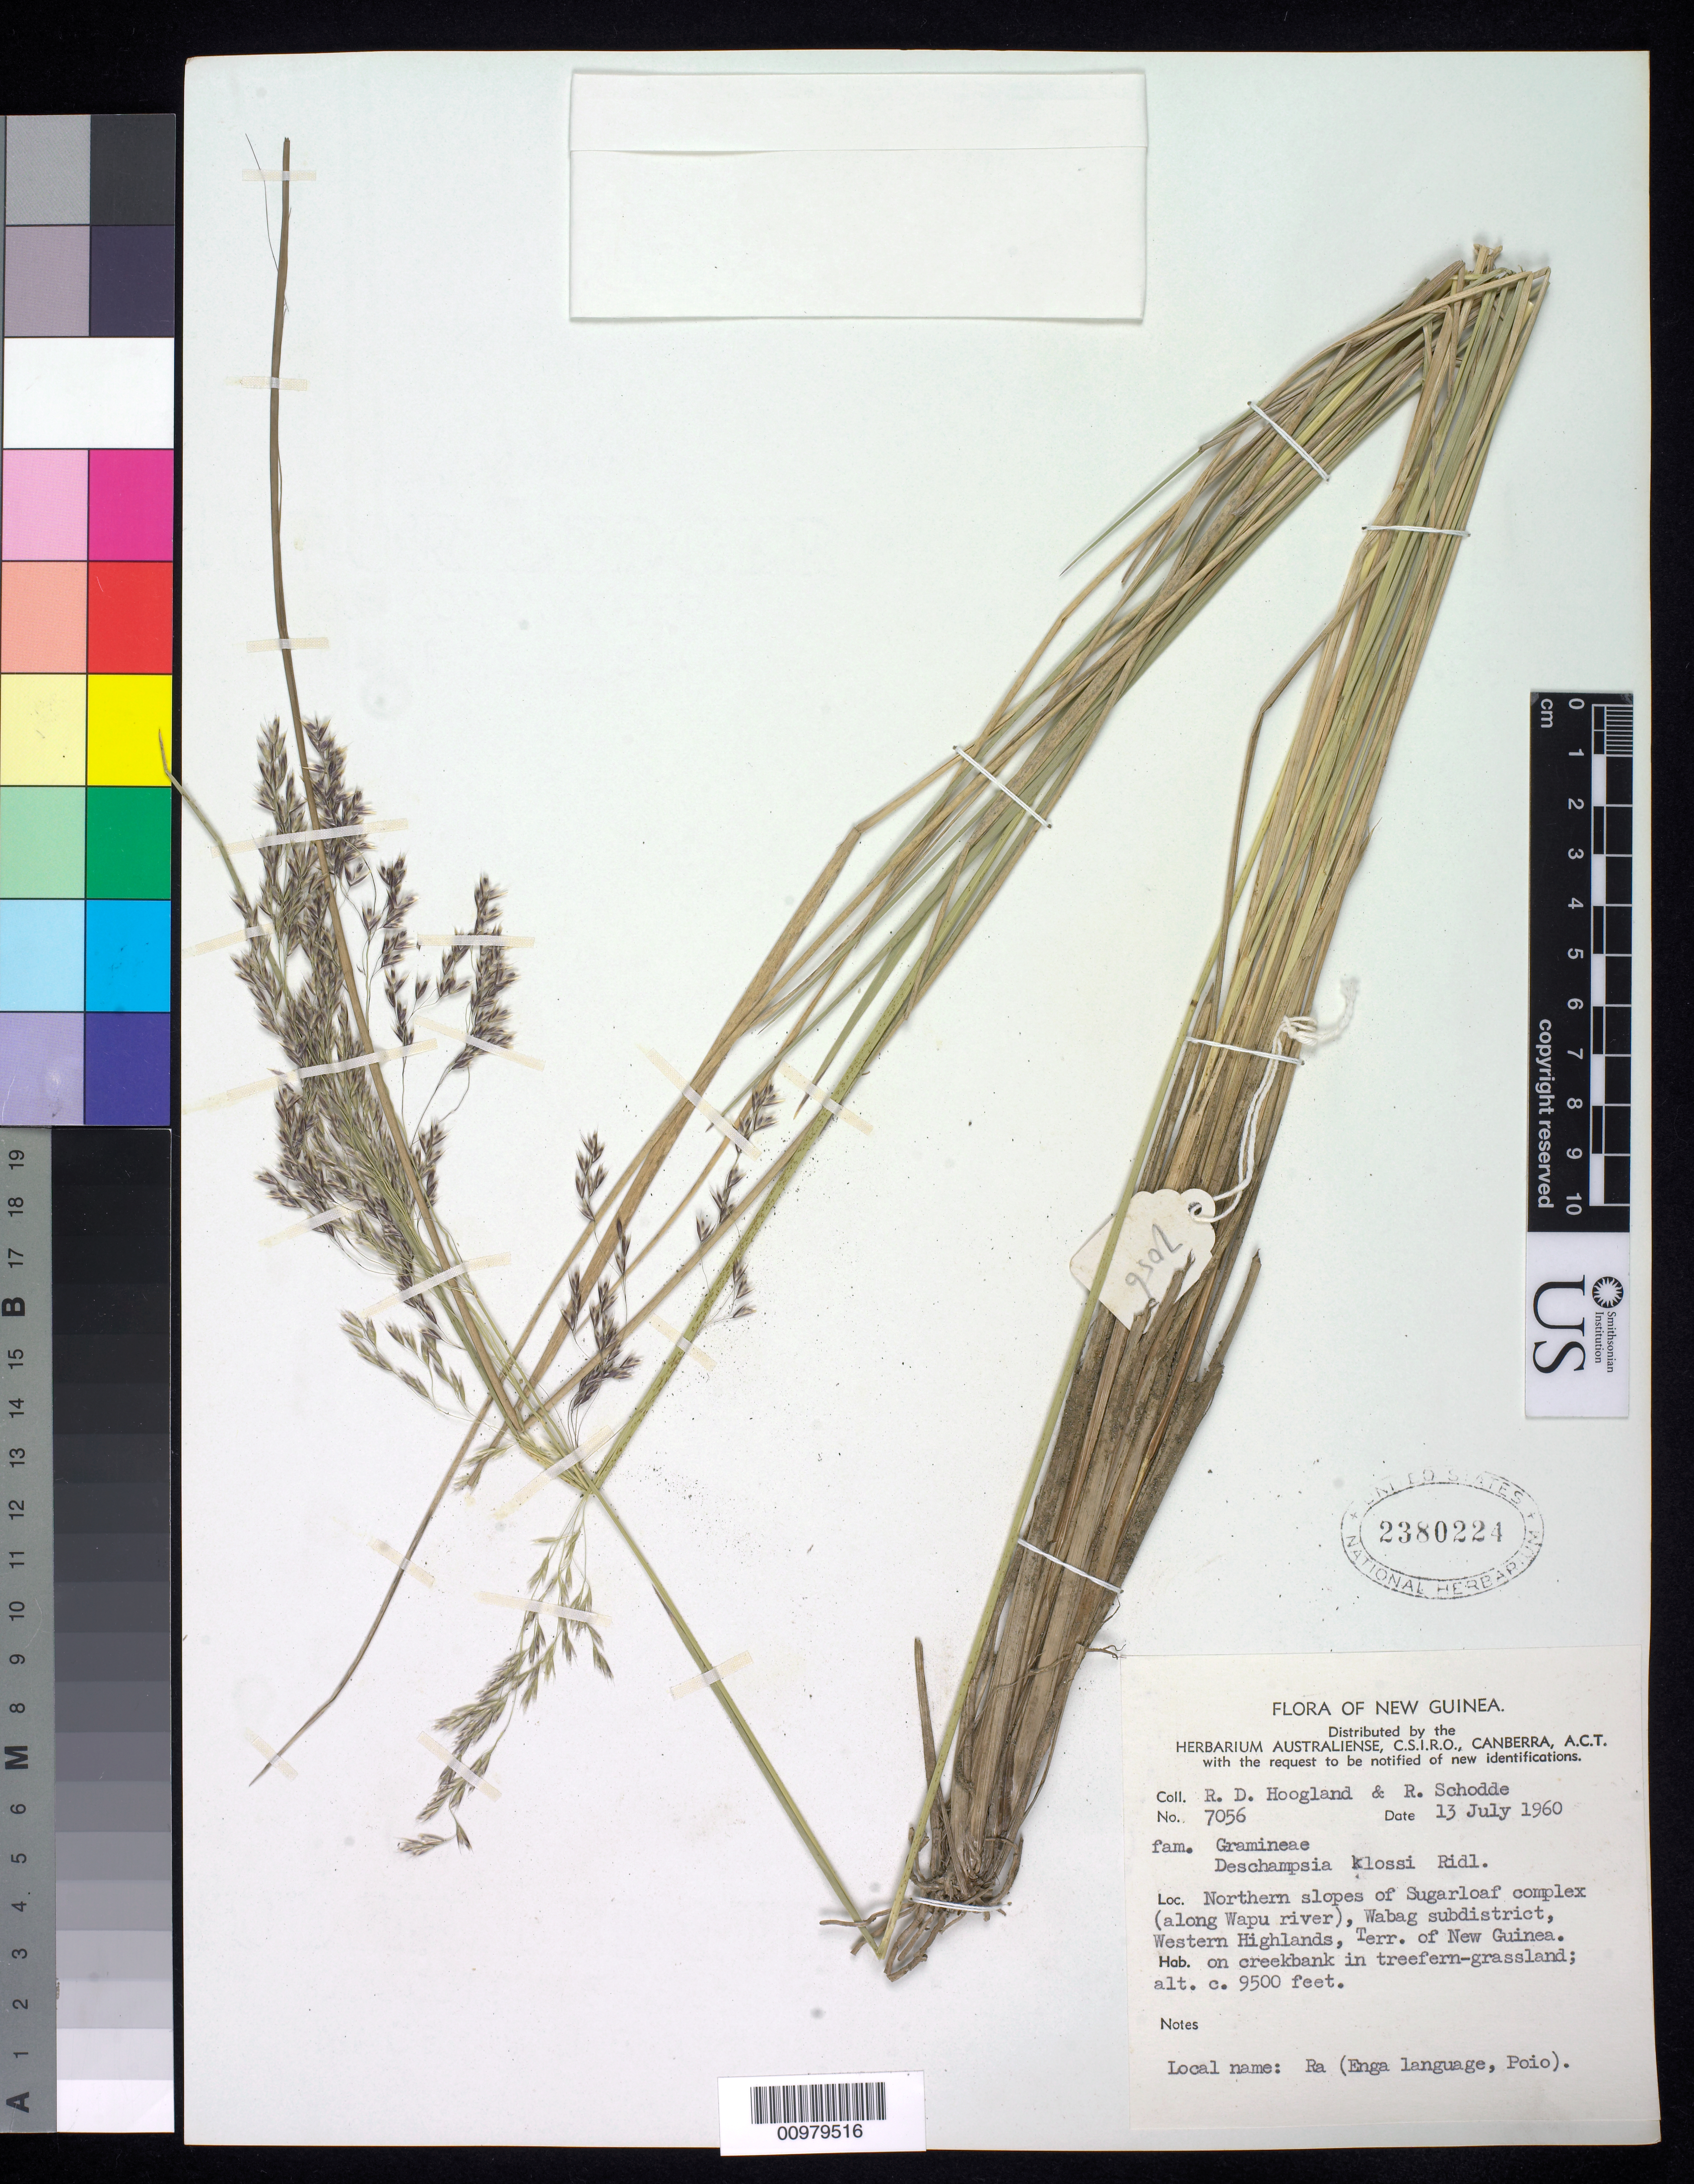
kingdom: Plantae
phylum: Tracheophyta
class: Liliopsida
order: Poales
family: Poaceae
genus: Deschampsia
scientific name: Deschampsia klossii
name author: Ridl.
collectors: R. D. Hoogland & R. Schodde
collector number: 7056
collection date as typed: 13 Jul 1960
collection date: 1960-07-13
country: Papua New Guinea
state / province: Enga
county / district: Wabag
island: New Guinea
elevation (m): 2896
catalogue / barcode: US 2380224